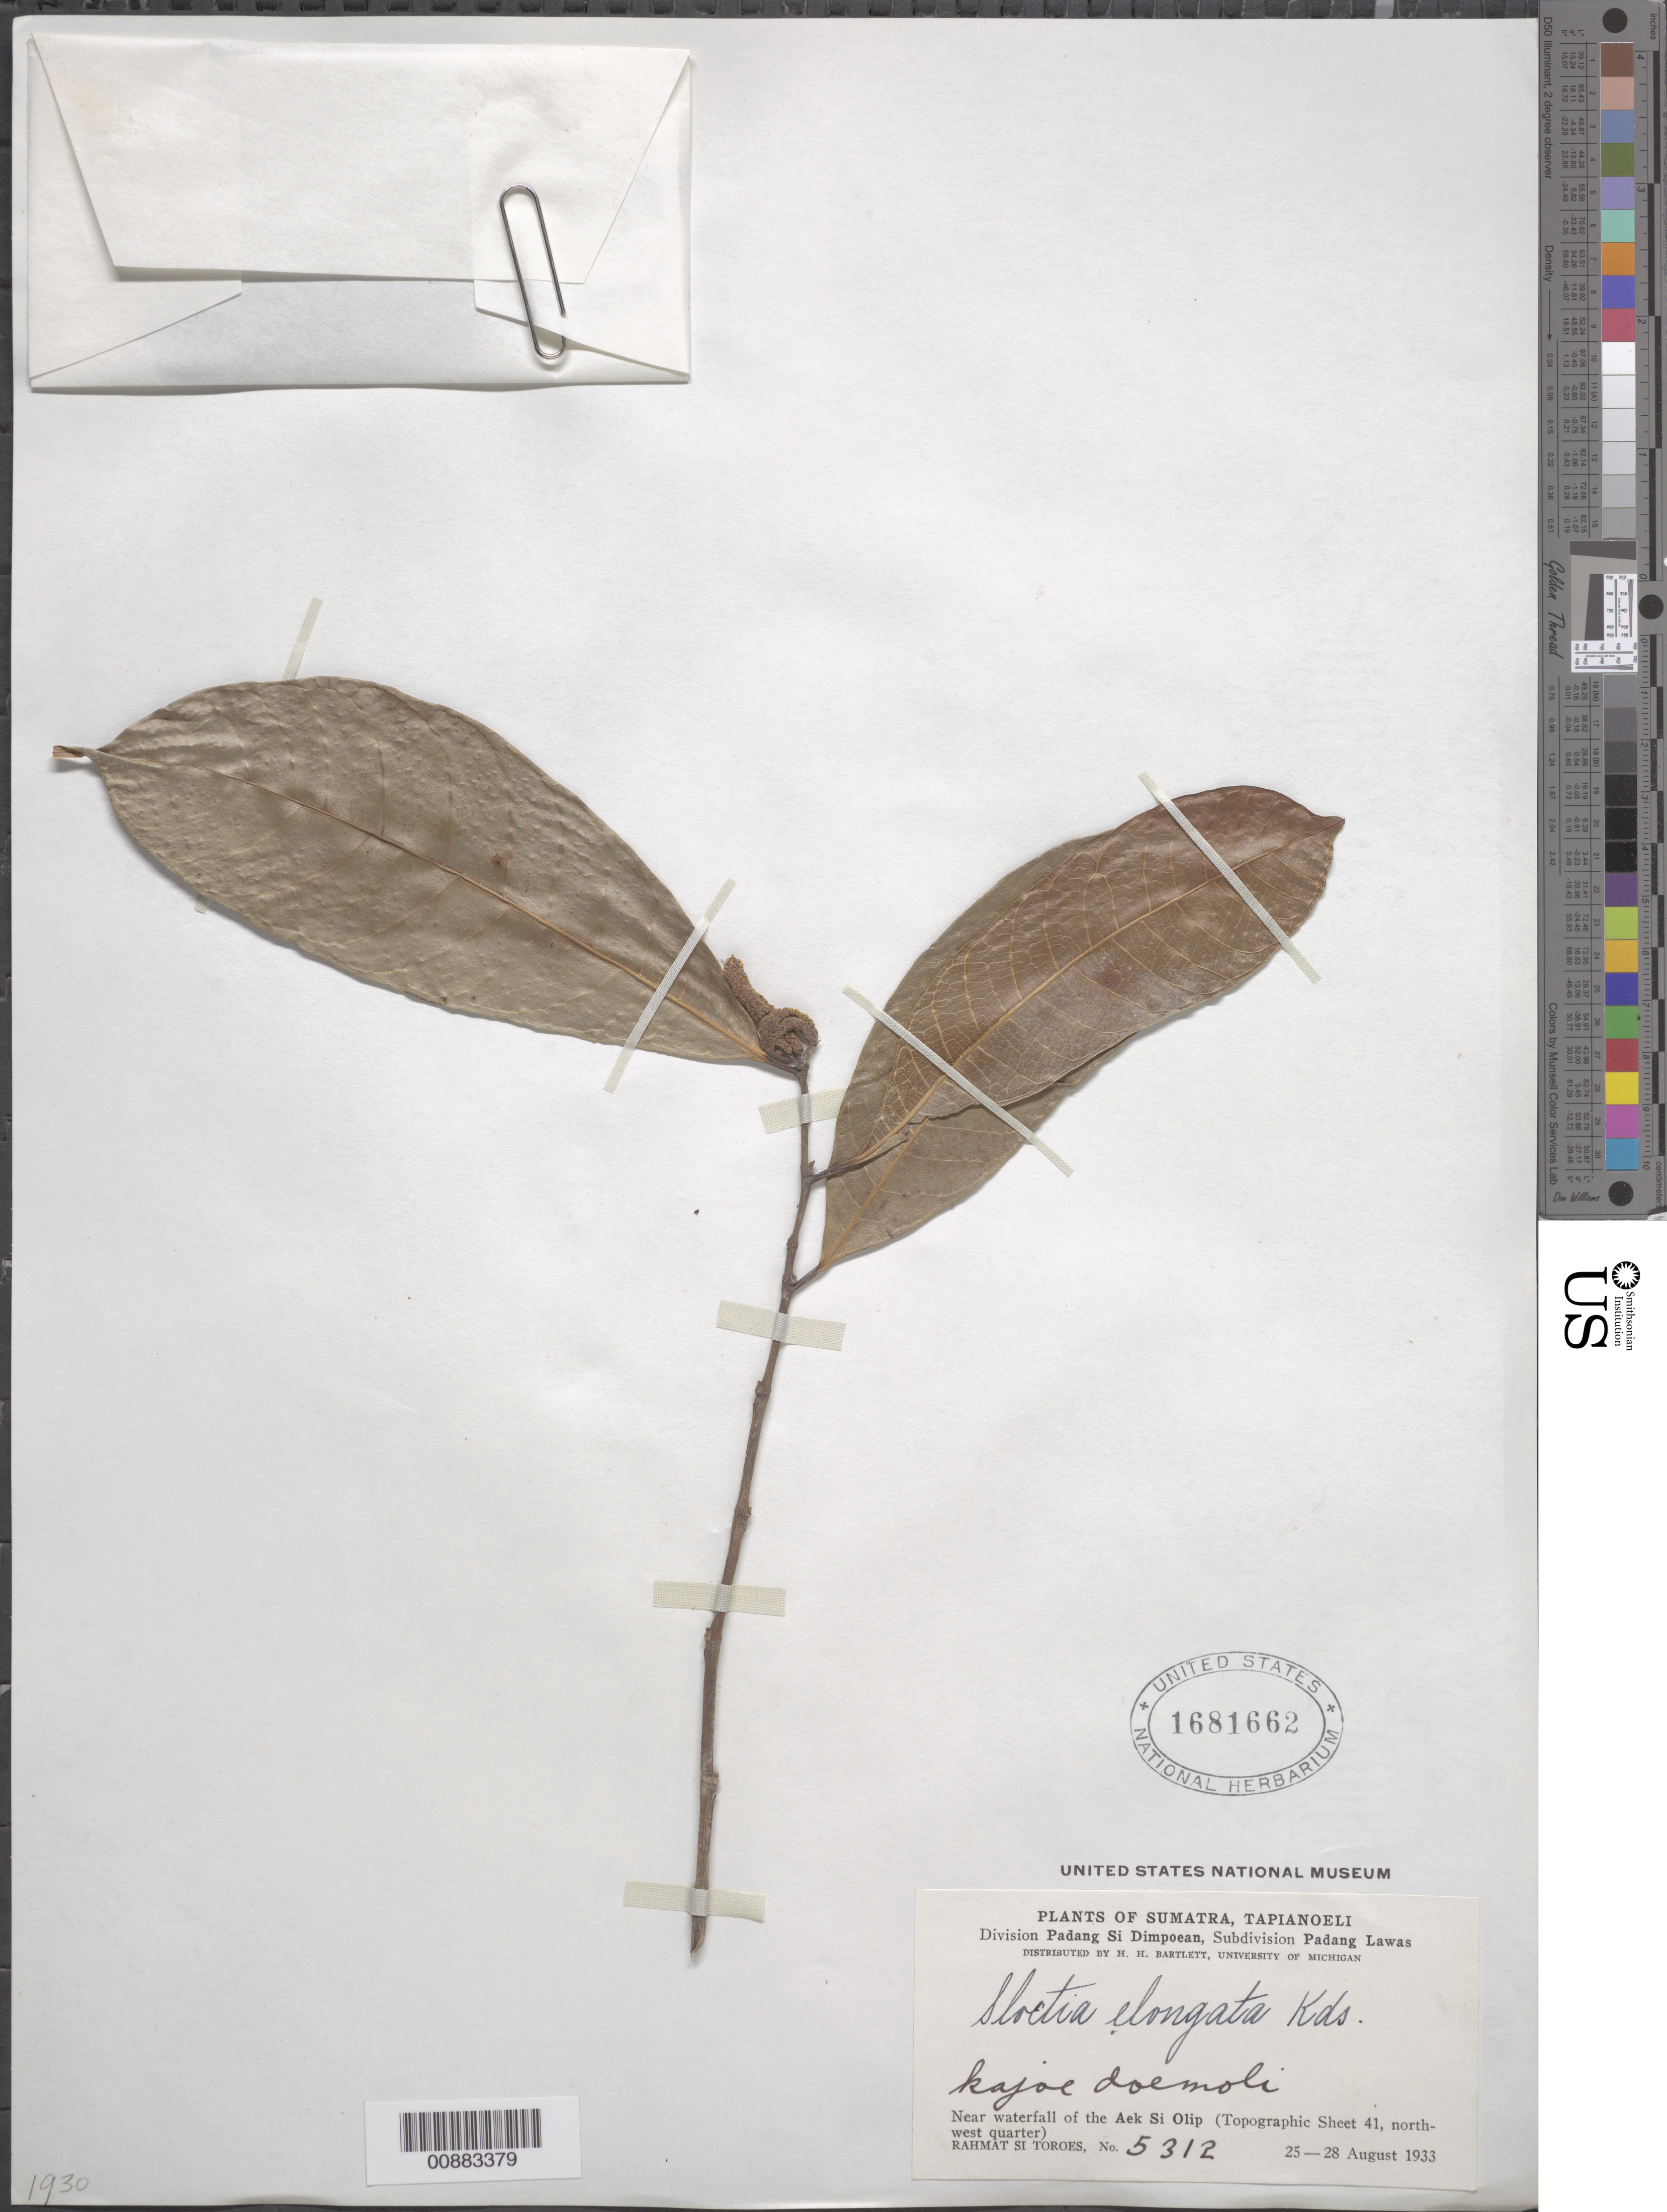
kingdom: Plantae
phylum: Tracheophyta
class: Magnoliopsida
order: Rosales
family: Moraceae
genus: Sloetia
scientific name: Sloetia elongata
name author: (Miq.) Koord.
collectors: Rahmat Si Boeea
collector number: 5312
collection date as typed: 25 Aug 1933 to 28 Aug 1933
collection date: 1933-08-25/1933-08-28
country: Indonesia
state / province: Sumatra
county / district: Sumatera Utara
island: Sumatra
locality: In the Padang Si Dimpoean division, Padang Lawas subdivision. Tapianoeli, Sumatra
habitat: The waterfall of the Aek Si Olip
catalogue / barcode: US 1681662